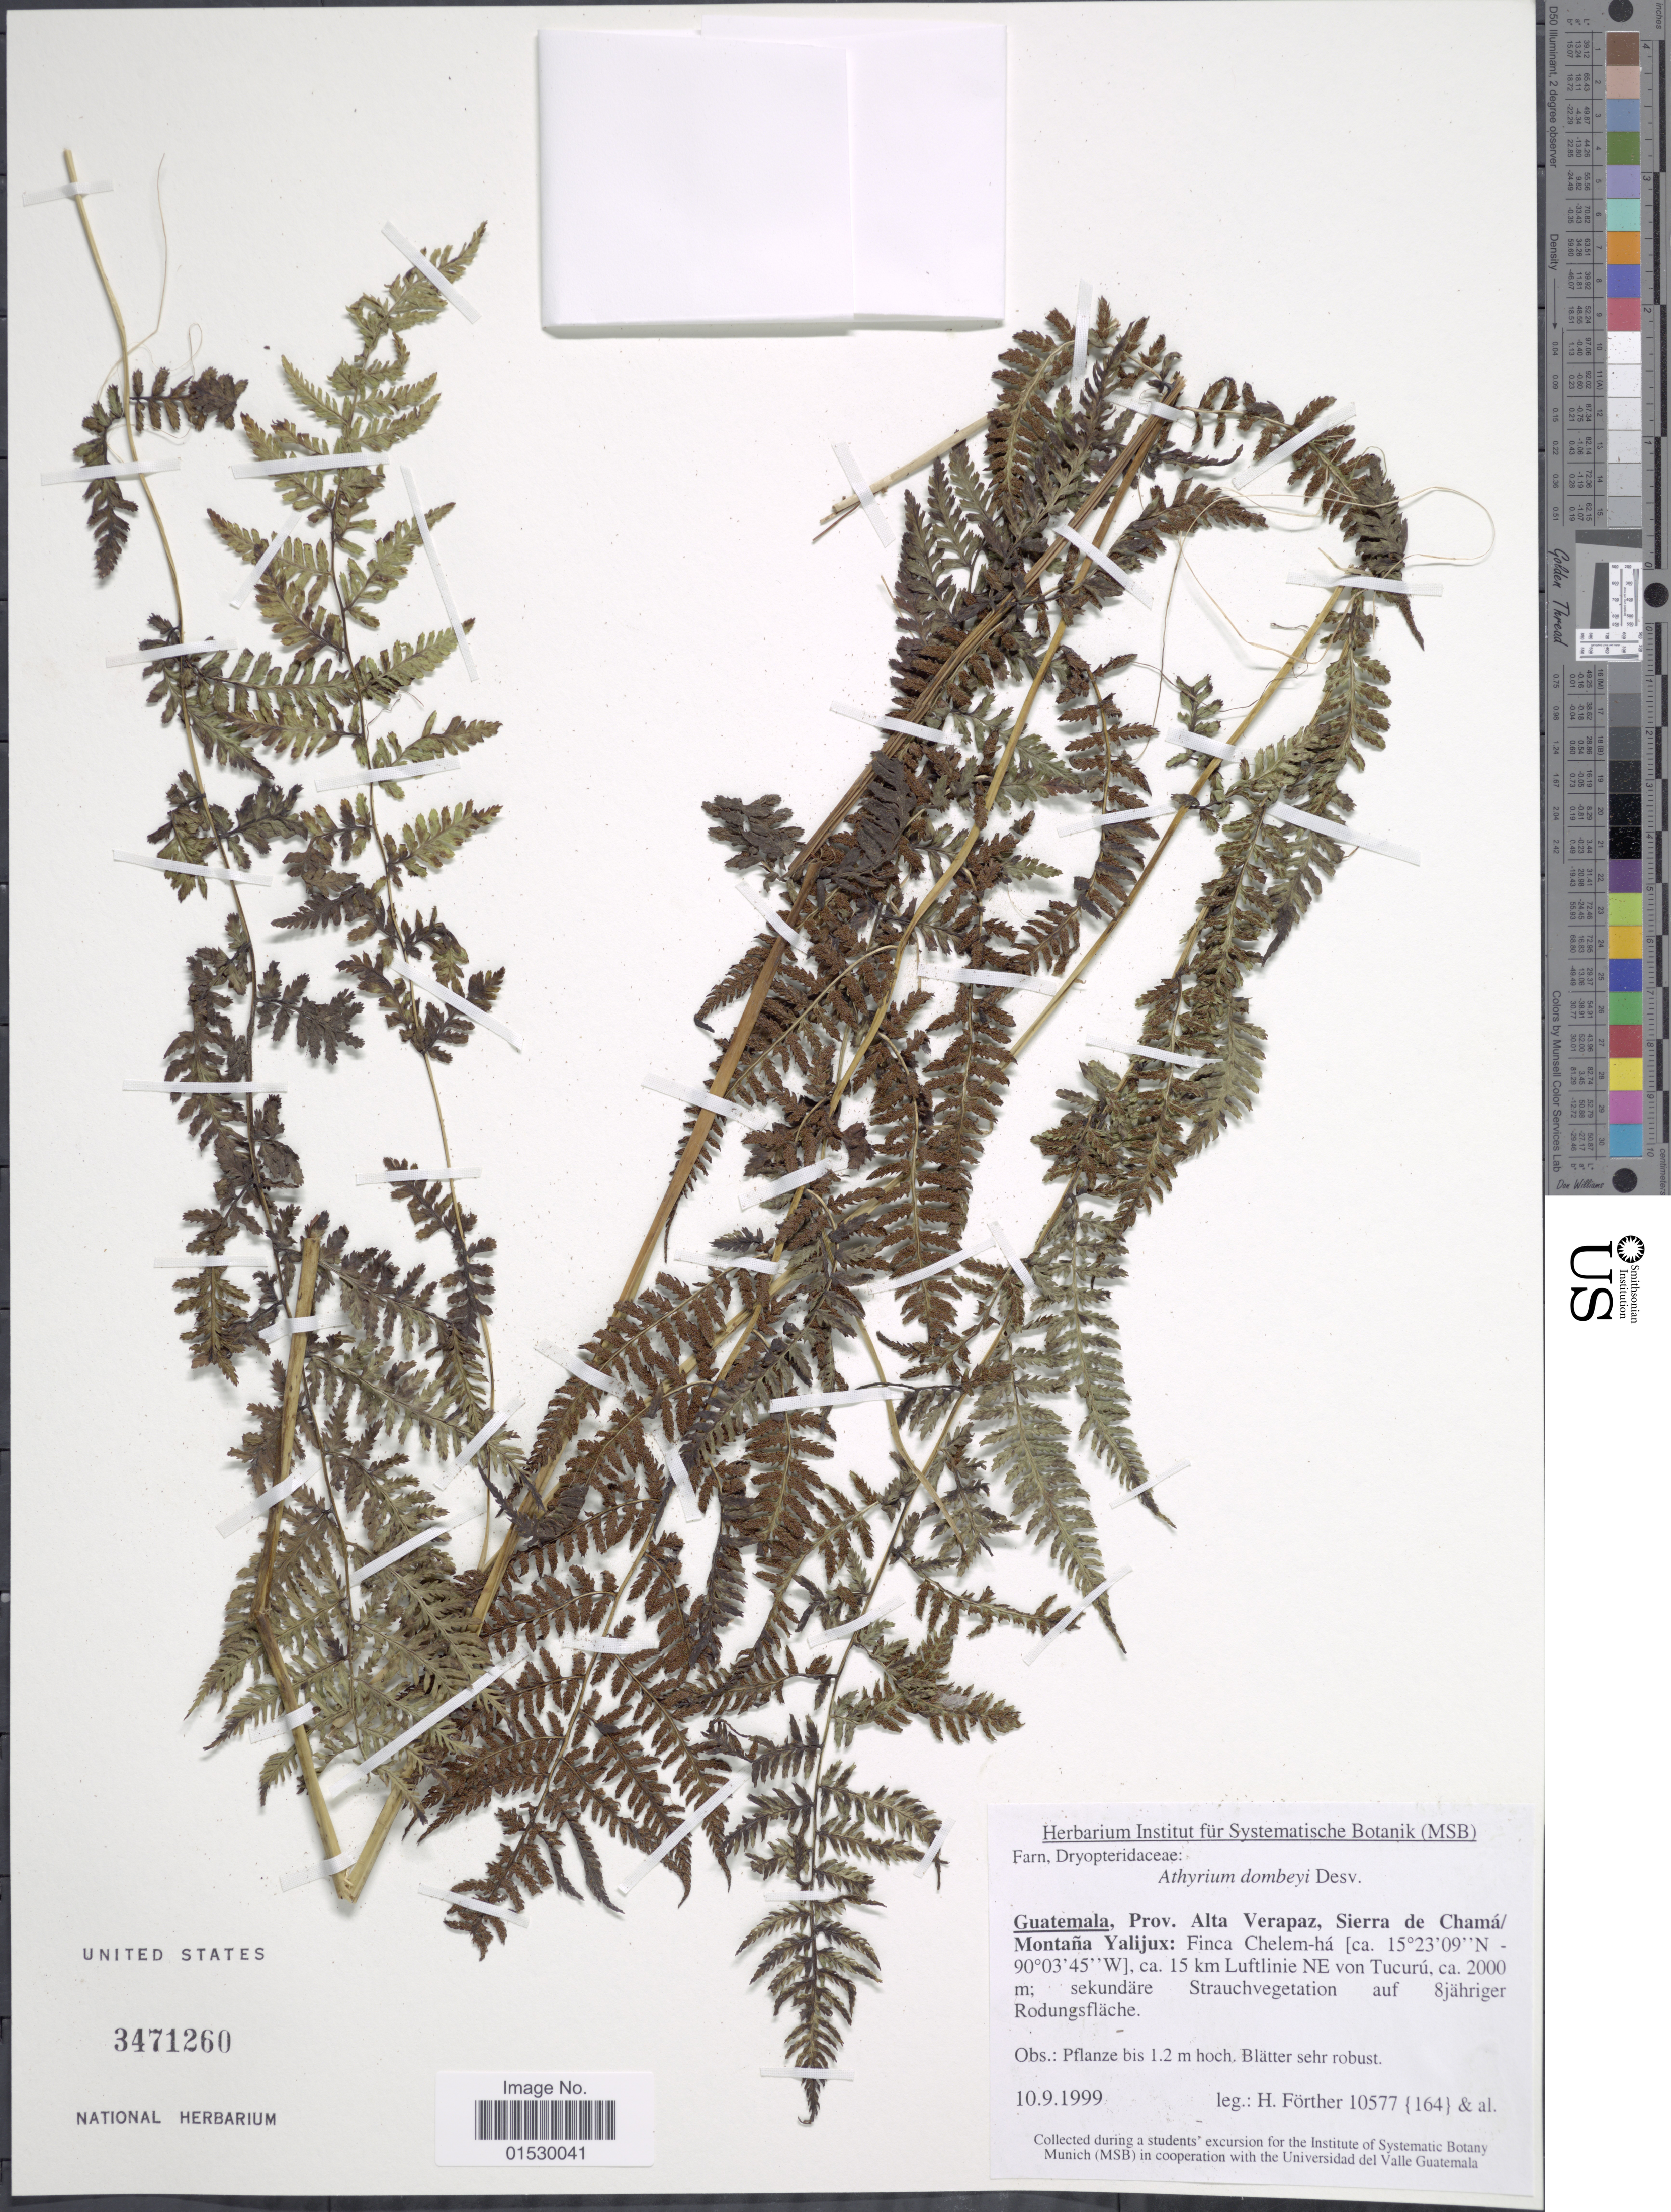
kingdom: Plantae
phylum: Tracheophyta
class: Polypodiopsida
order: Polypodiales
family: Athyriaceae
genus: Athyrium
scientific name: Athyrium dombei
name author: (Desv.) C. Chr.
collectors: H. Fôrther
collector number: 10577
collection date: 1999-09-10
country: Guatemala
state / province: Alta Verapaz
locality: Sierra de Chama/Montana Yalijux: Finca Chelem-ha, ca. 15 km Luftlinie NE von Tucuru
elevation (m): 2000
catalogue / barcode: US 3471260